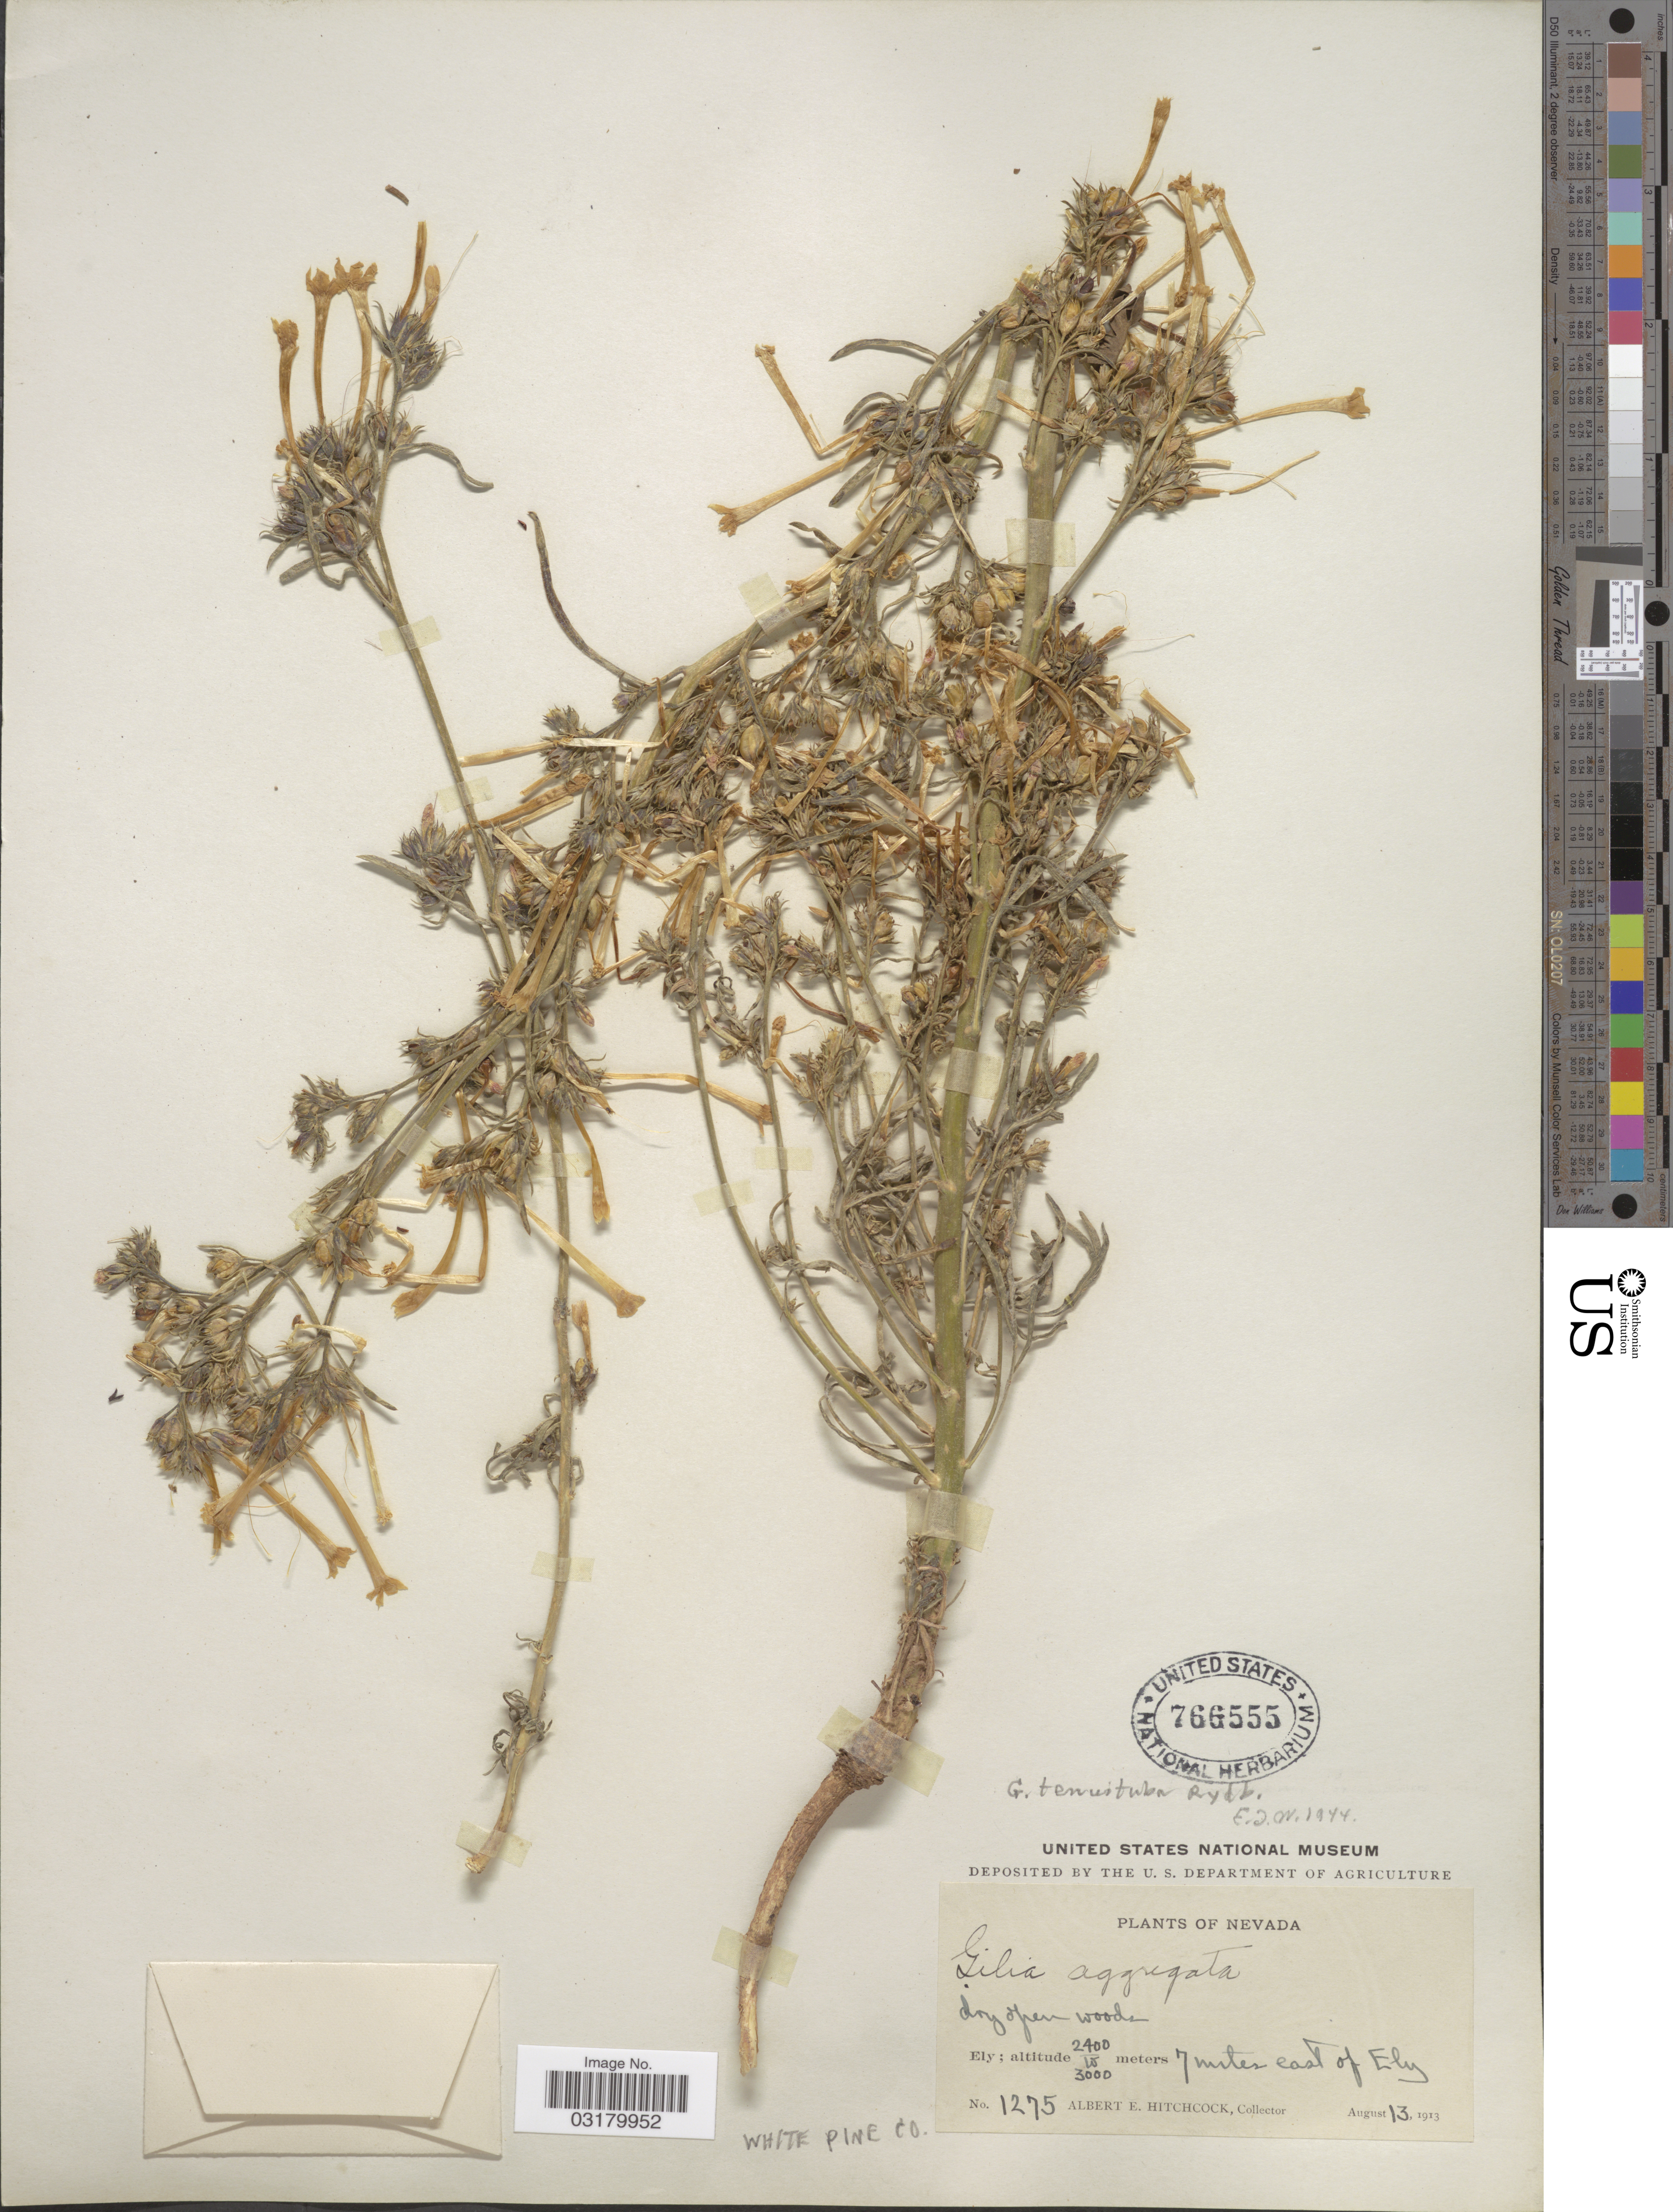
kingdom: Plantae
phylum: Tracheophyta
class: Magnoliopsida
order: Ericales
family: Polemoniaceae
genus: Ipomopsis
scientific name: Ipomopsis tenuituba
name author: (Rydb.) V.E. Grant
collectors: A. Hitchcock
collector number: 1275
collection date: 1913-08-13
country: United States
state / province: Nevada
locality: Ely. 7 miles east of Ely. White Pine Co.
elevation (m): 2400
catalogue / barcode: US 766555